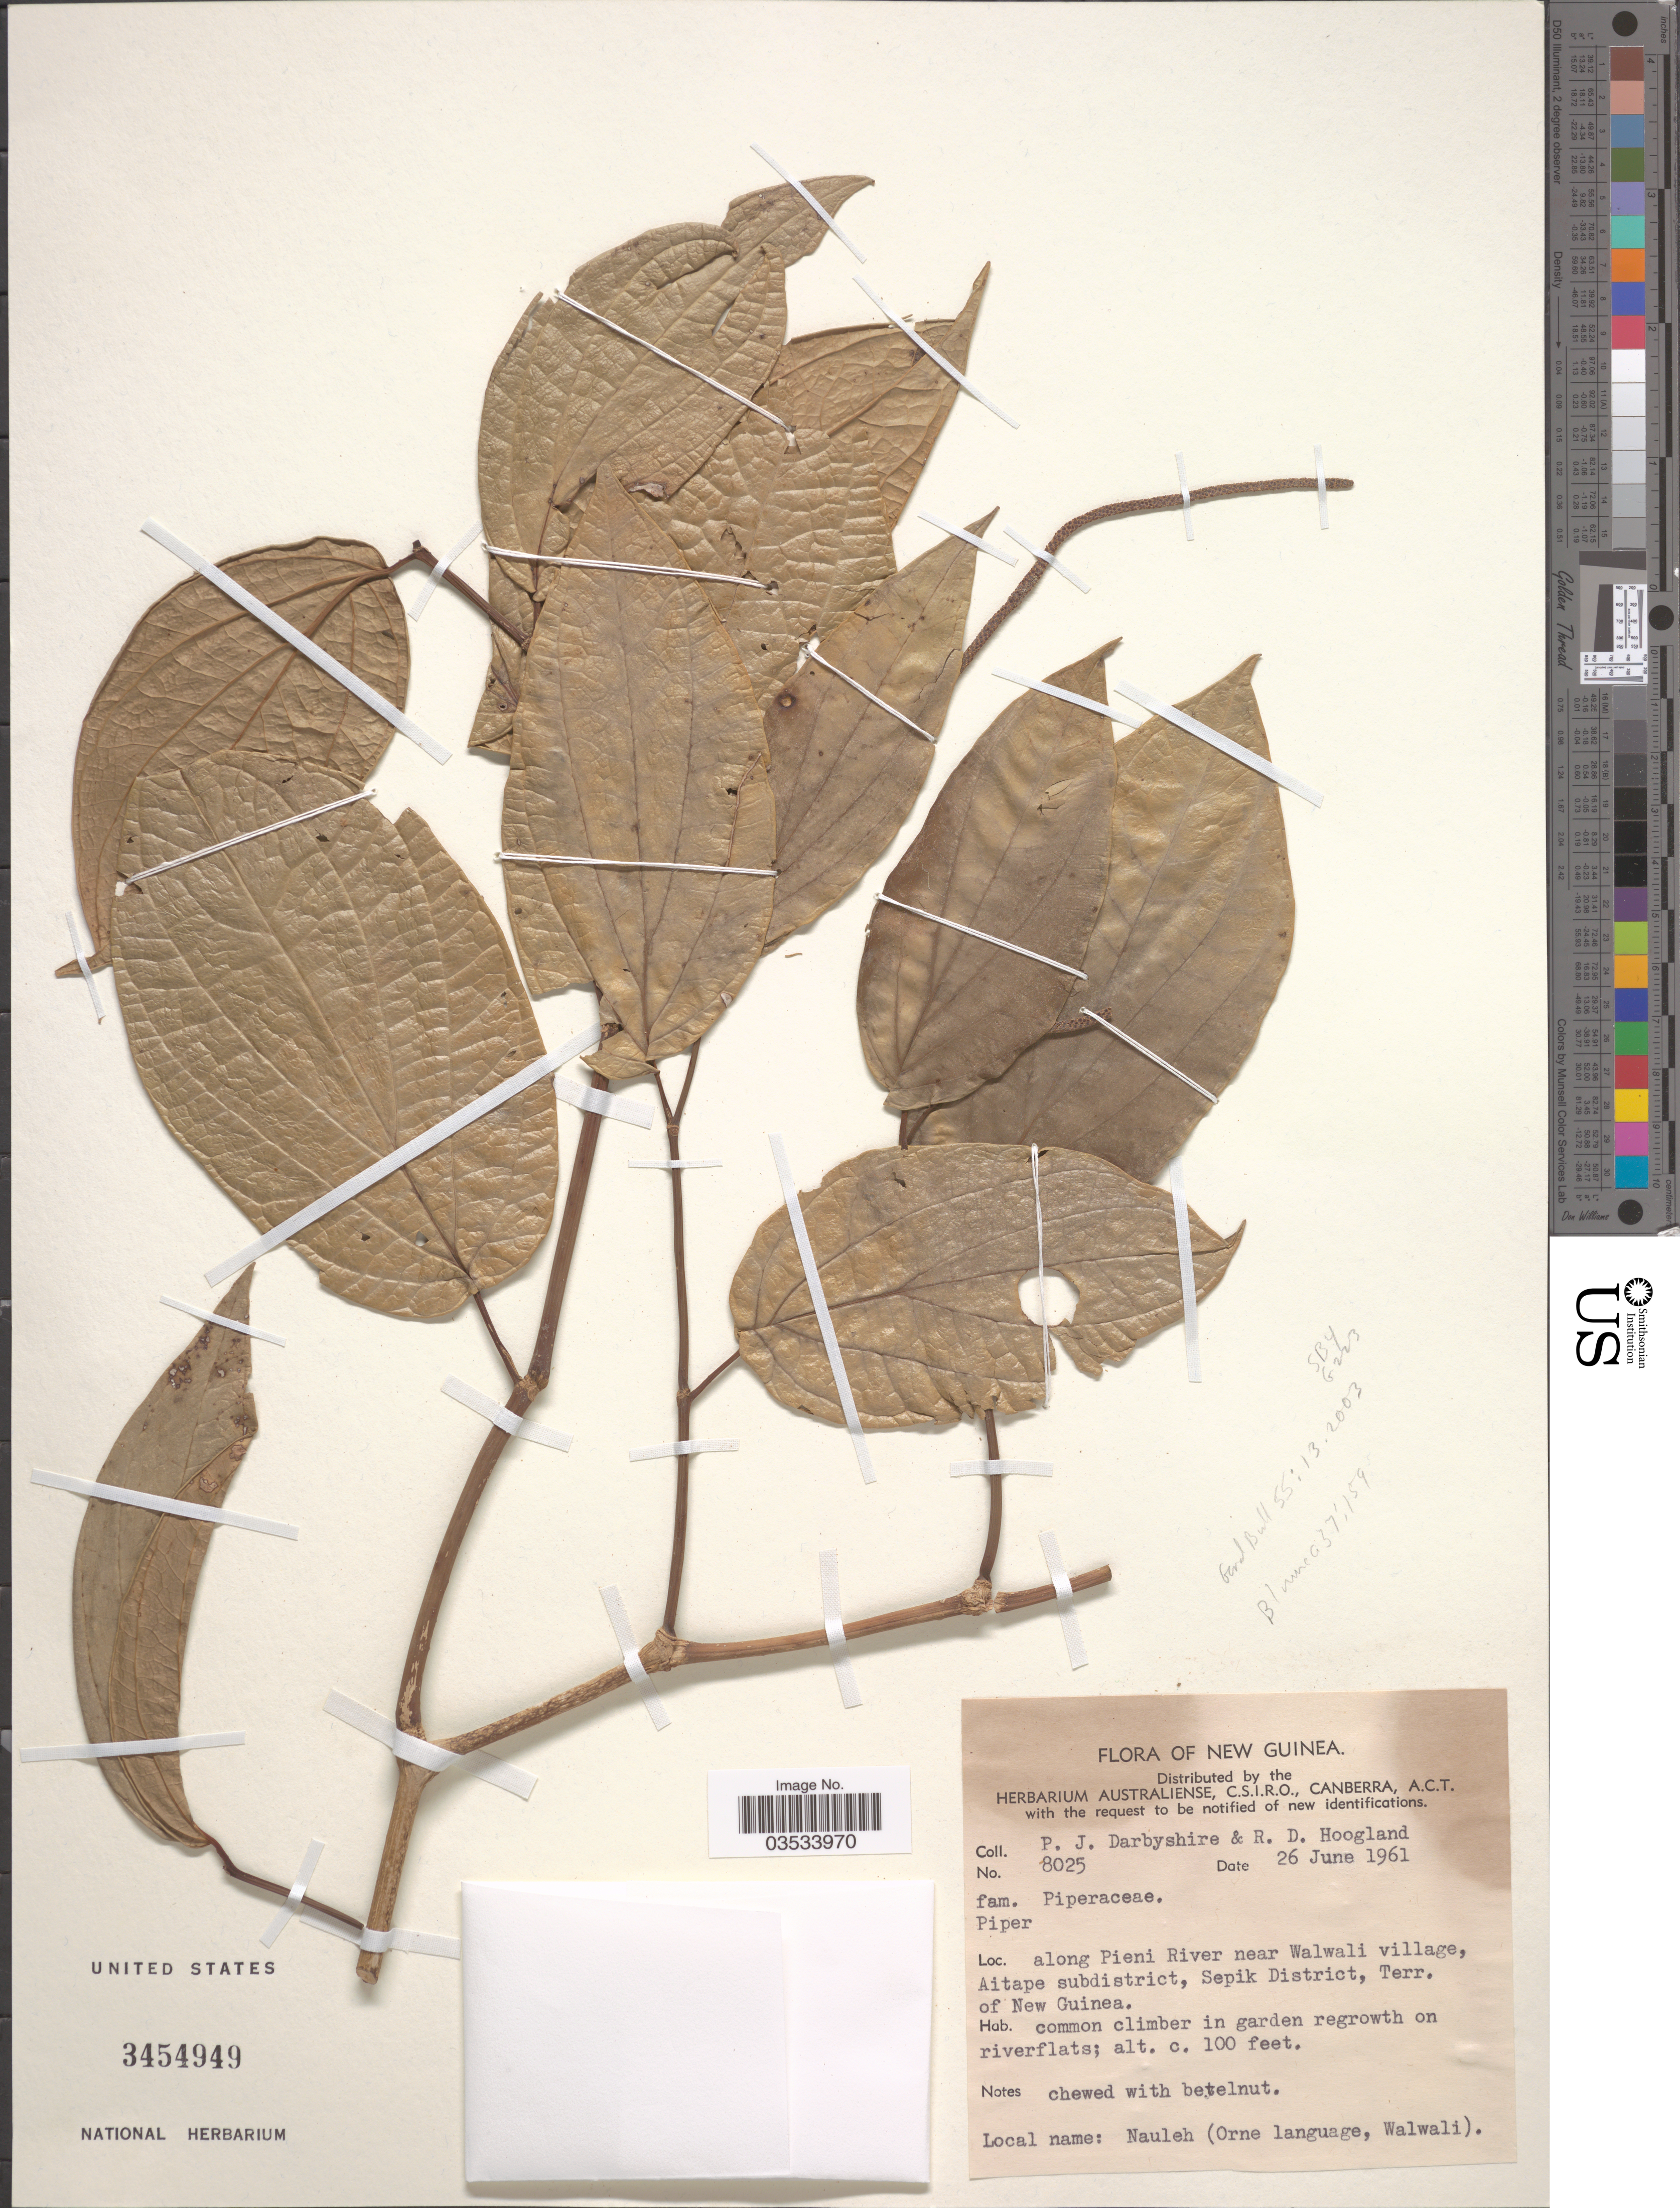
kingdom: Plantae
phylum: Tracheophyta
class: Magnoliopsida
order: Piperales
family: Piperaceae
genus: Piper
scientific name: Piper sp.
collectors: P. Darbyshire & R. D. Hoogland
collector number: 8025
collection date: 1961-06-26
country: Papua New Guinea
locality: New Guinea. Along Pieni River near Walwali village, Aitape subdistrict, Sepik District, Terr. of New Guinea.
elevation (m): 30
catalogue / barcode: US 3454949